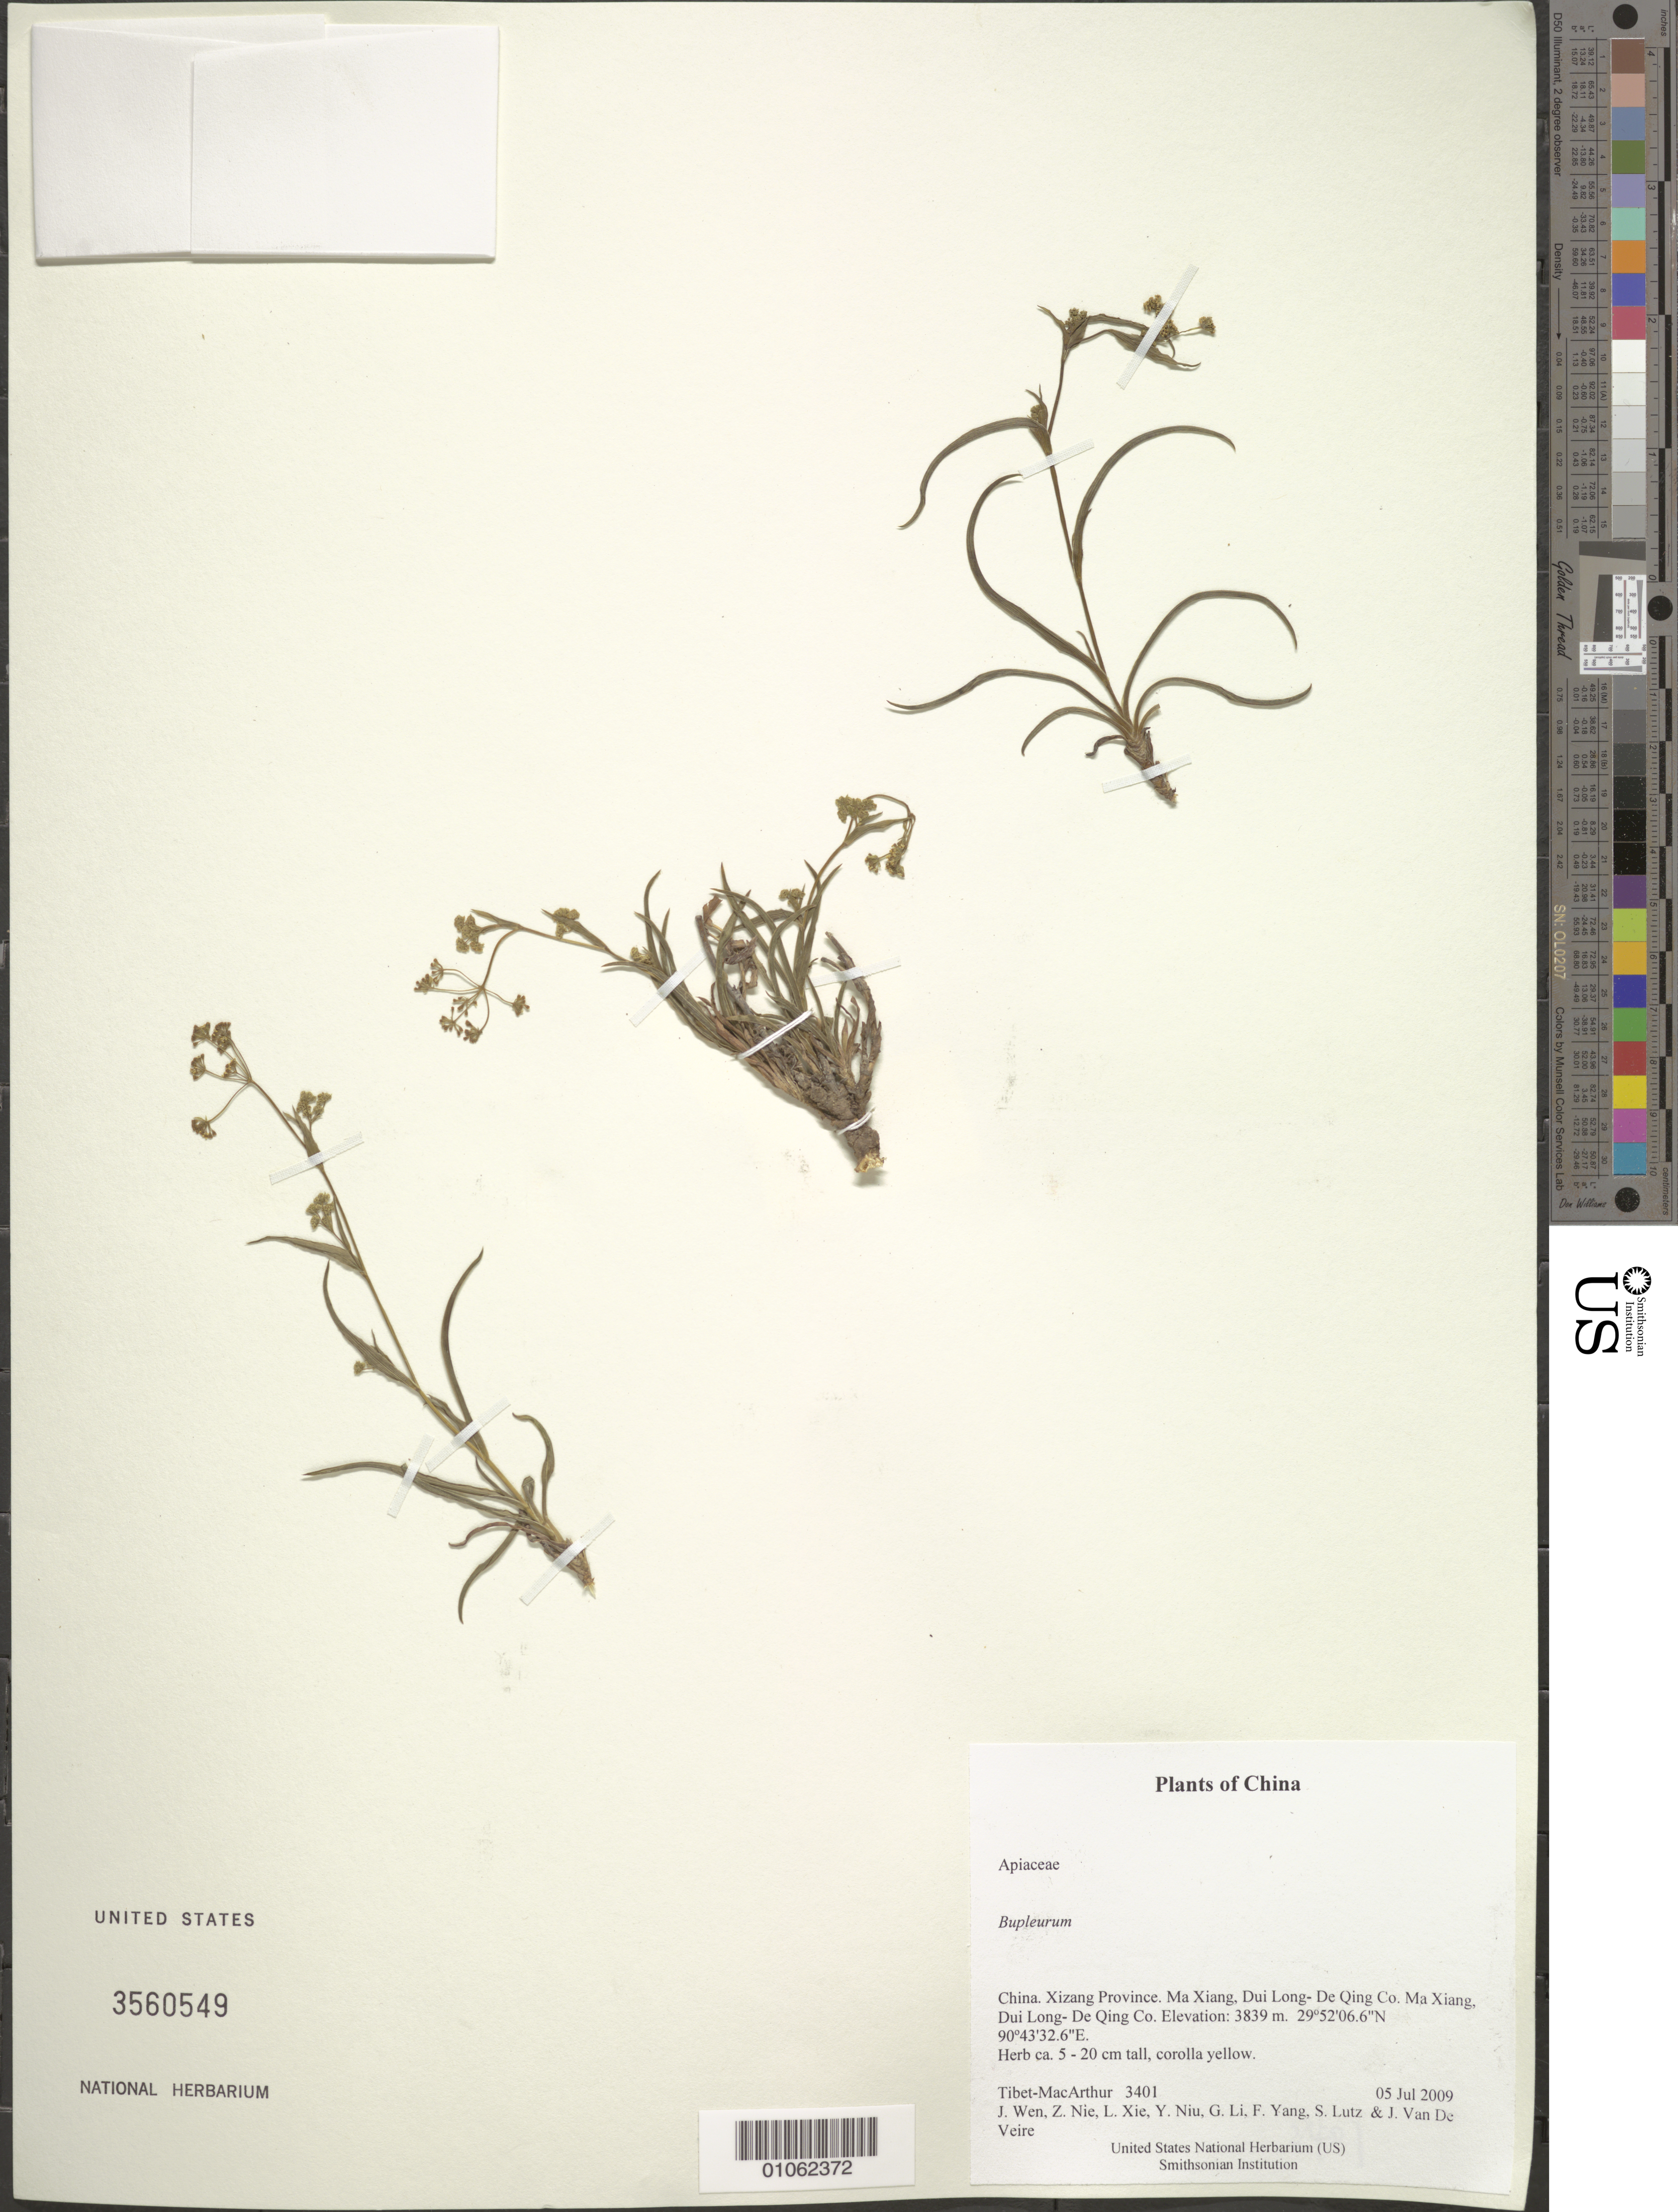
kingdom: Plantae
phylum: Tracheophyta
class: Magnoliopsida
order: Apiales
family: Apiaceae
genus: Bupleurum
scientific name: Bupleurum sp.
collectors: Tibet-MacArthur, J. Wen, Z. Nie, L. Xie, Y. Niu, G. Li, F. Yang, S. Lutz & J. Van De Veire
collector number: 3401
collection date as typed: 05 Jul 2009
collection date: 2009-07-05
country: China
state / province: Xizang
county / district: Ma Xiang, Dui Long- De Qing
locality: Ma Xiang, Dui Long- De Qing Co.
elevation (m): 3839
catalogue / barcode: US 3560549